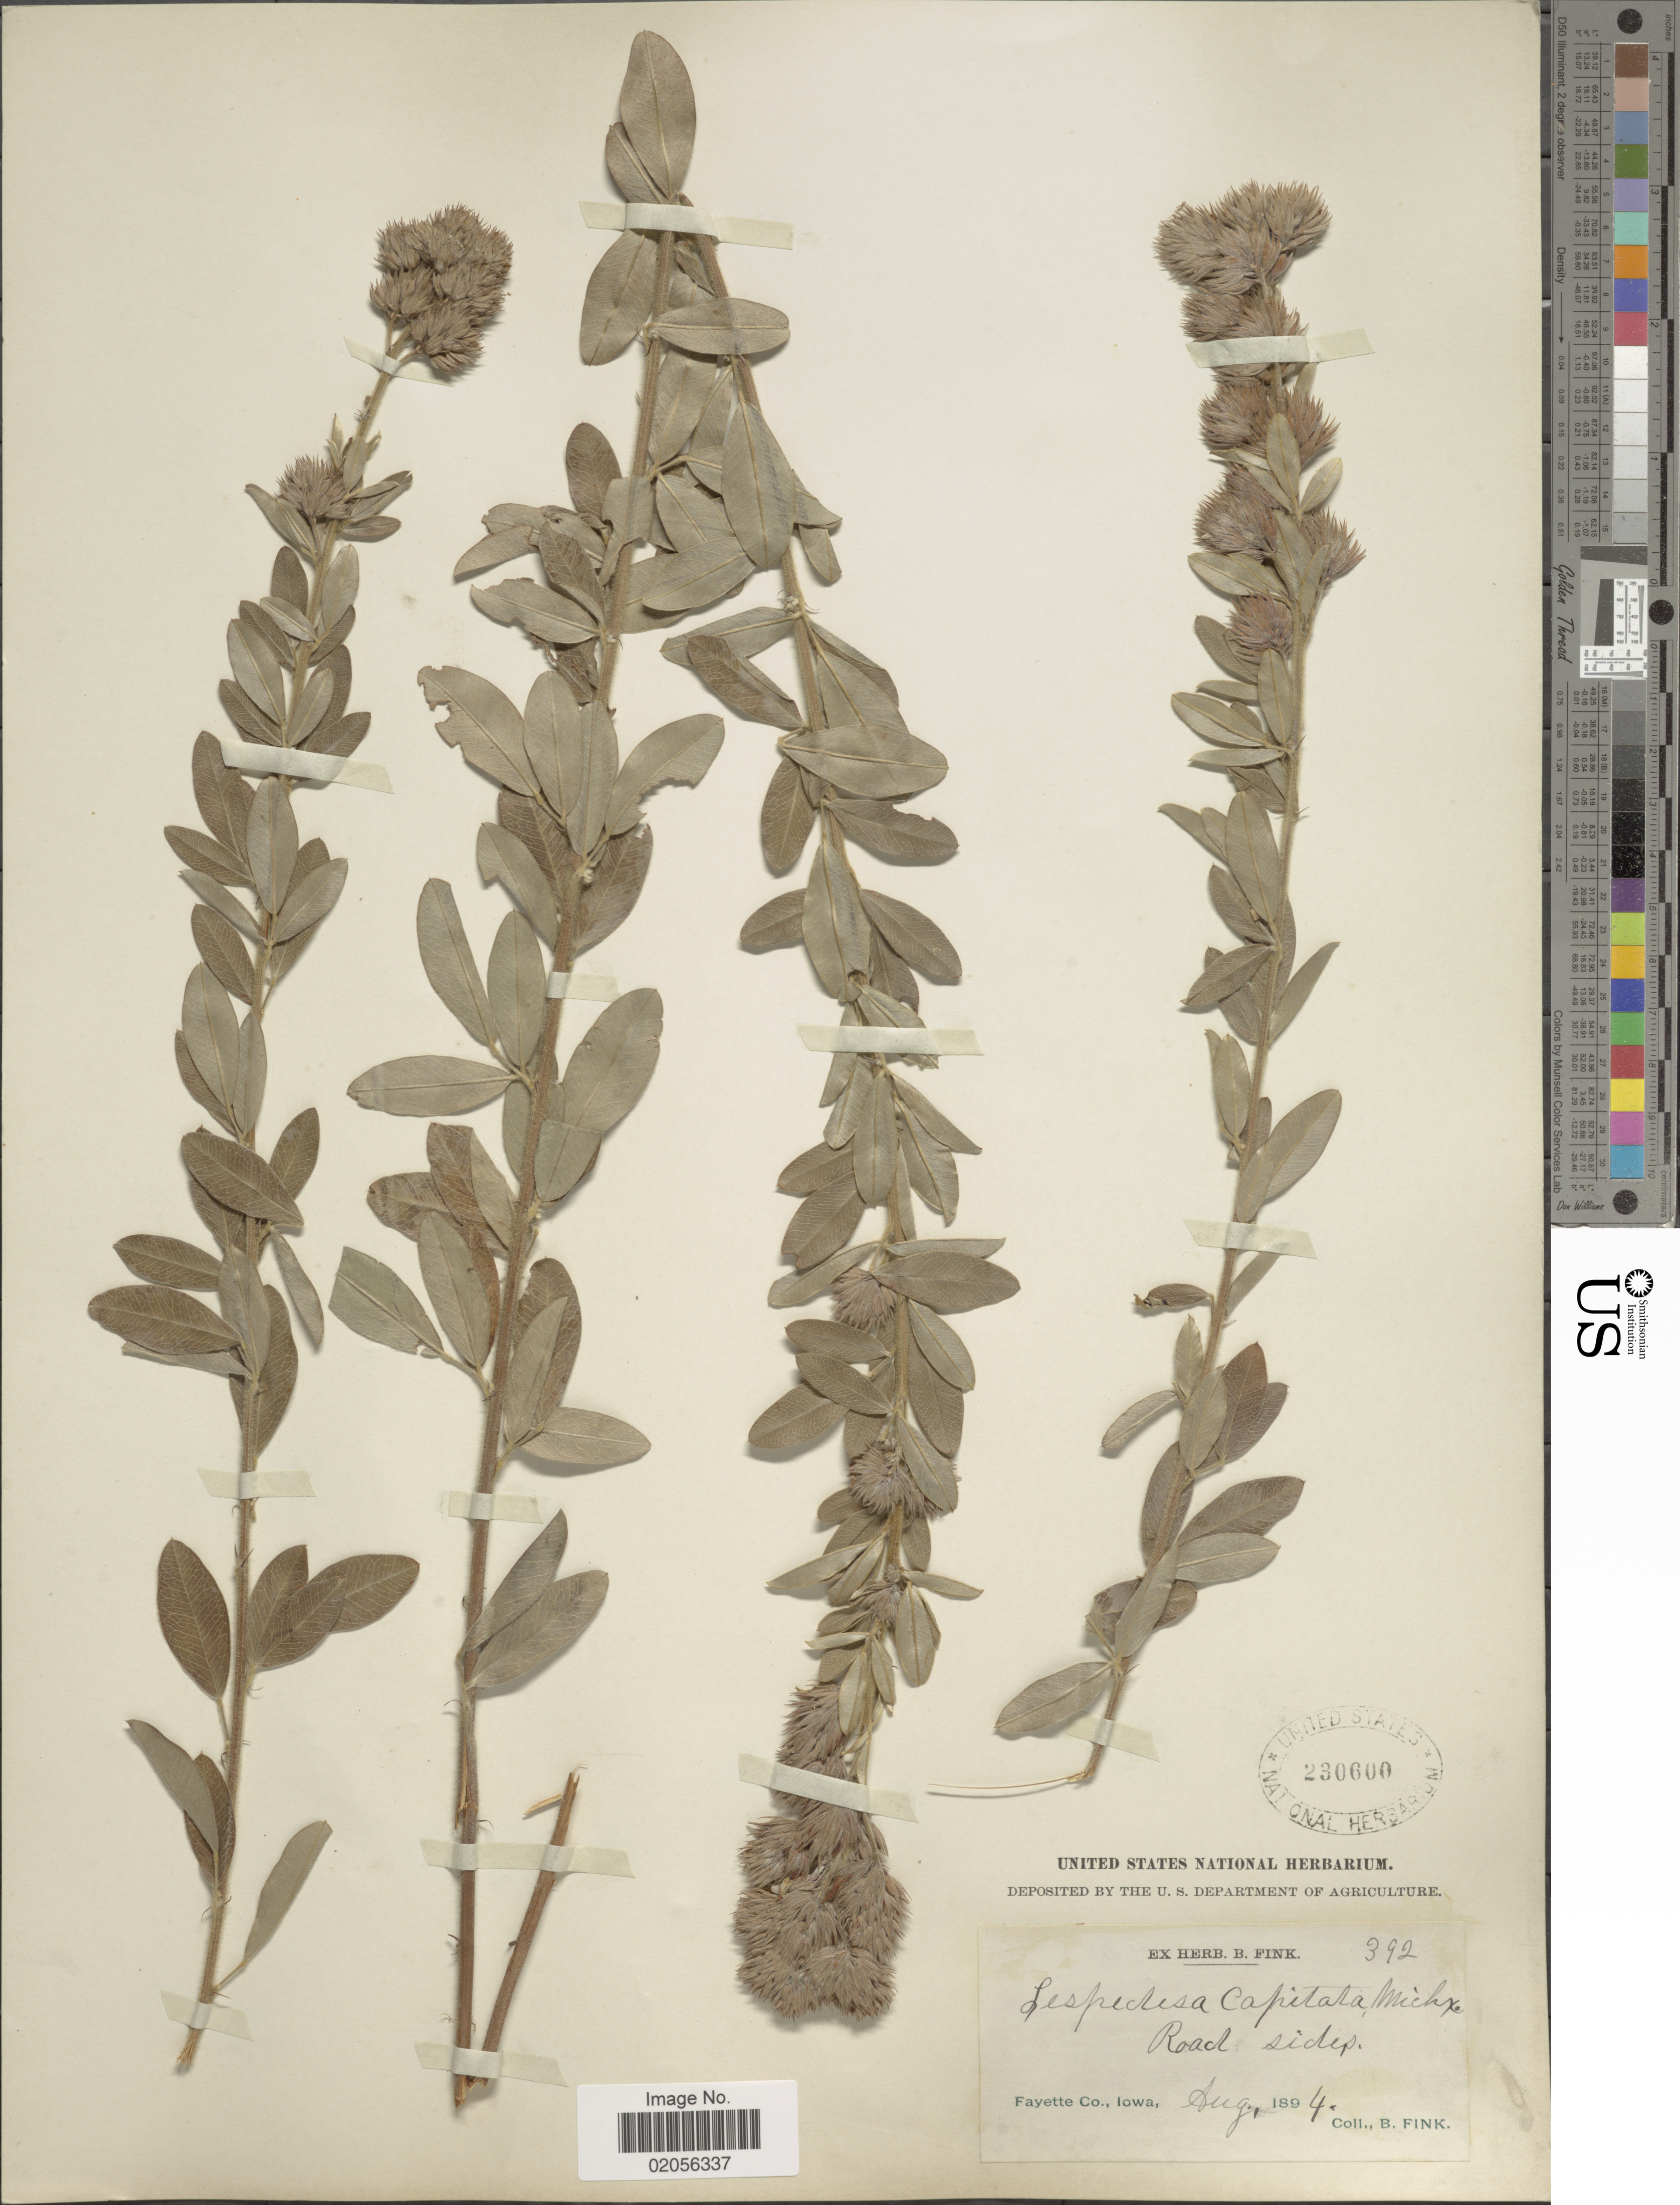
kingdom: Plantae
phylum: Tracheophyta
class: Magnoliopsida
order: Fabales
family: Fabaceae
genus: Lespedeza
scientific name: Lespedeza capitata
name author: Michx.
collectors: B. Fink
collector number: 392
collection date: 1894-08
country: United States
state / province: Iowa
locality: Fayette Co.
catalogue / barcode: US 230600